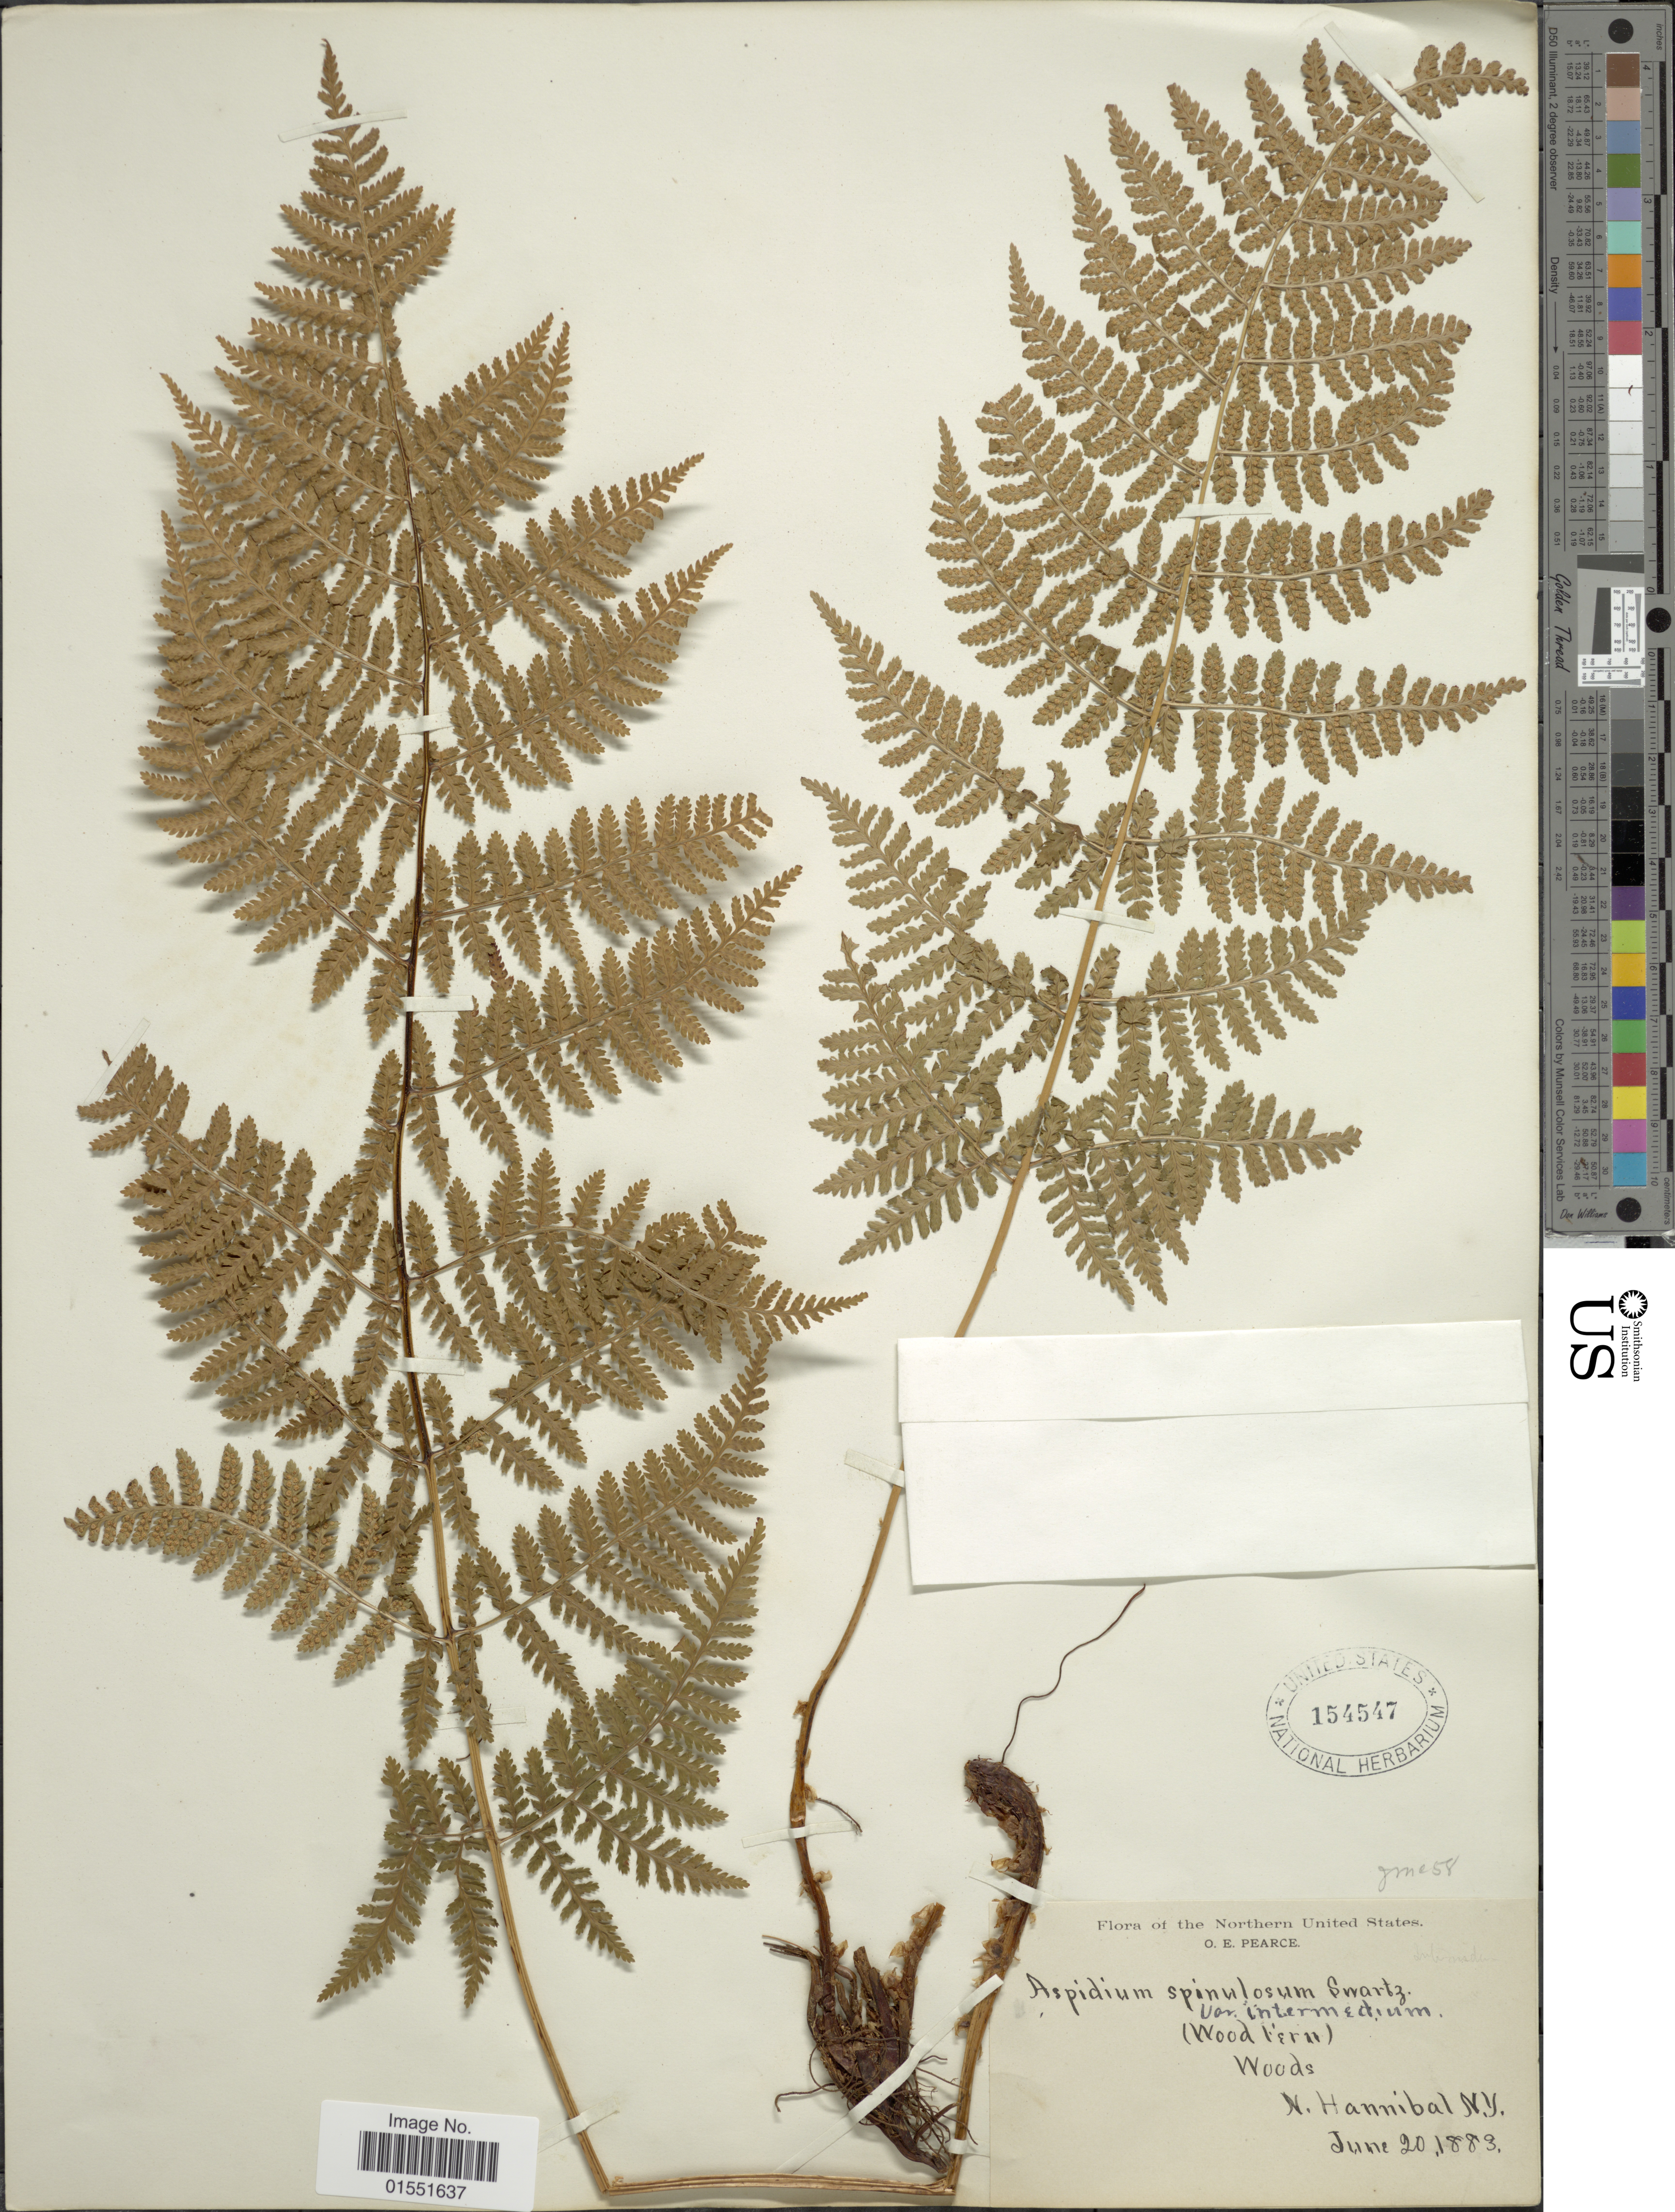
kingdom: Plantae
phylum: Tracheophyta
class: Polypodiopsida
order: Polypodiales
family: Dryopteridaceae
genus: Dryopteris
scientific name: Dryopteris intermedia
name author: (Muhl.) A. Gray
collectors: O. E. Pearce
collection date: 1883-06-20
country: United States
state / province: New York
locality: Northern United States. N. Hannibal N.Y.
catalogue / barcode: US 154547